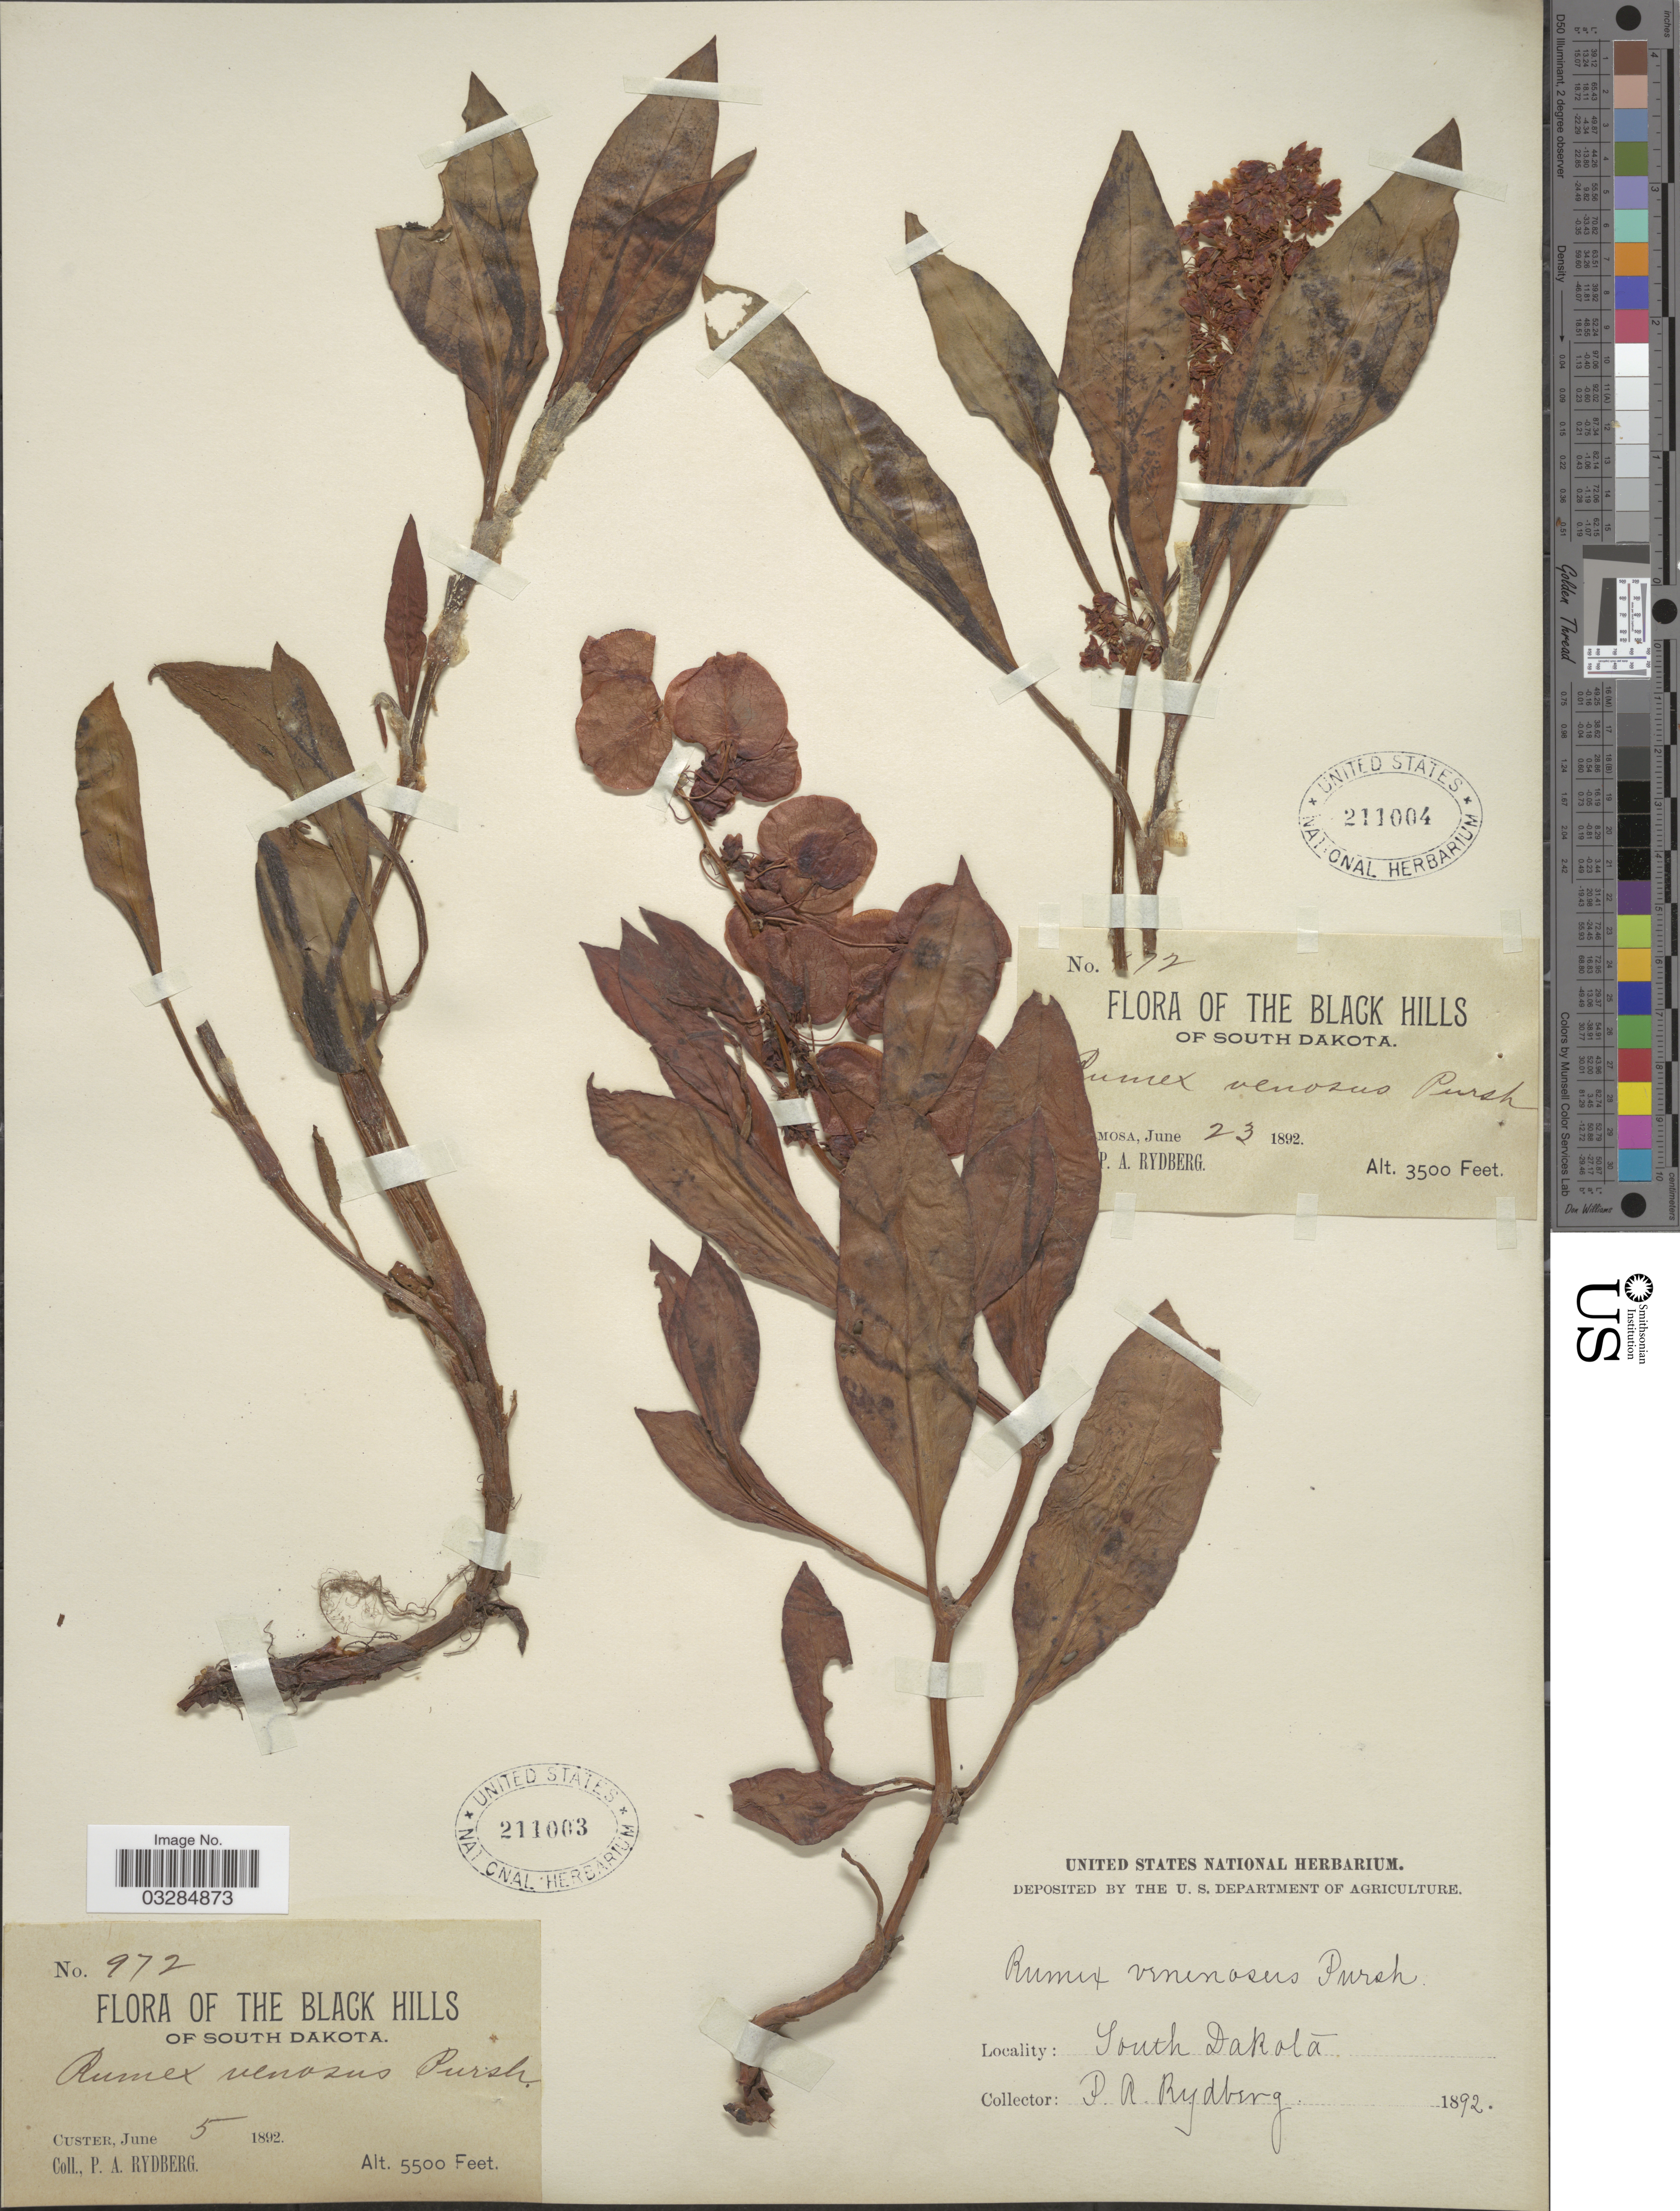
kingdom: Plantae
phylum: Tracheophyta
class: Magnoliopsida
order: Caryophyllales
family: Polygonaceae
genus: Rumex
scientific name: Rumex venosus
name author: Pursh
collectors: P. A. Rydberg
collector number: !72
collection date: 1892-06-23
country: United States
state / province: South Dakota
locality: The Black Hills of South Dakota. Hermosa.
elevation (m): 1067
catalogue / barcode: US 211004